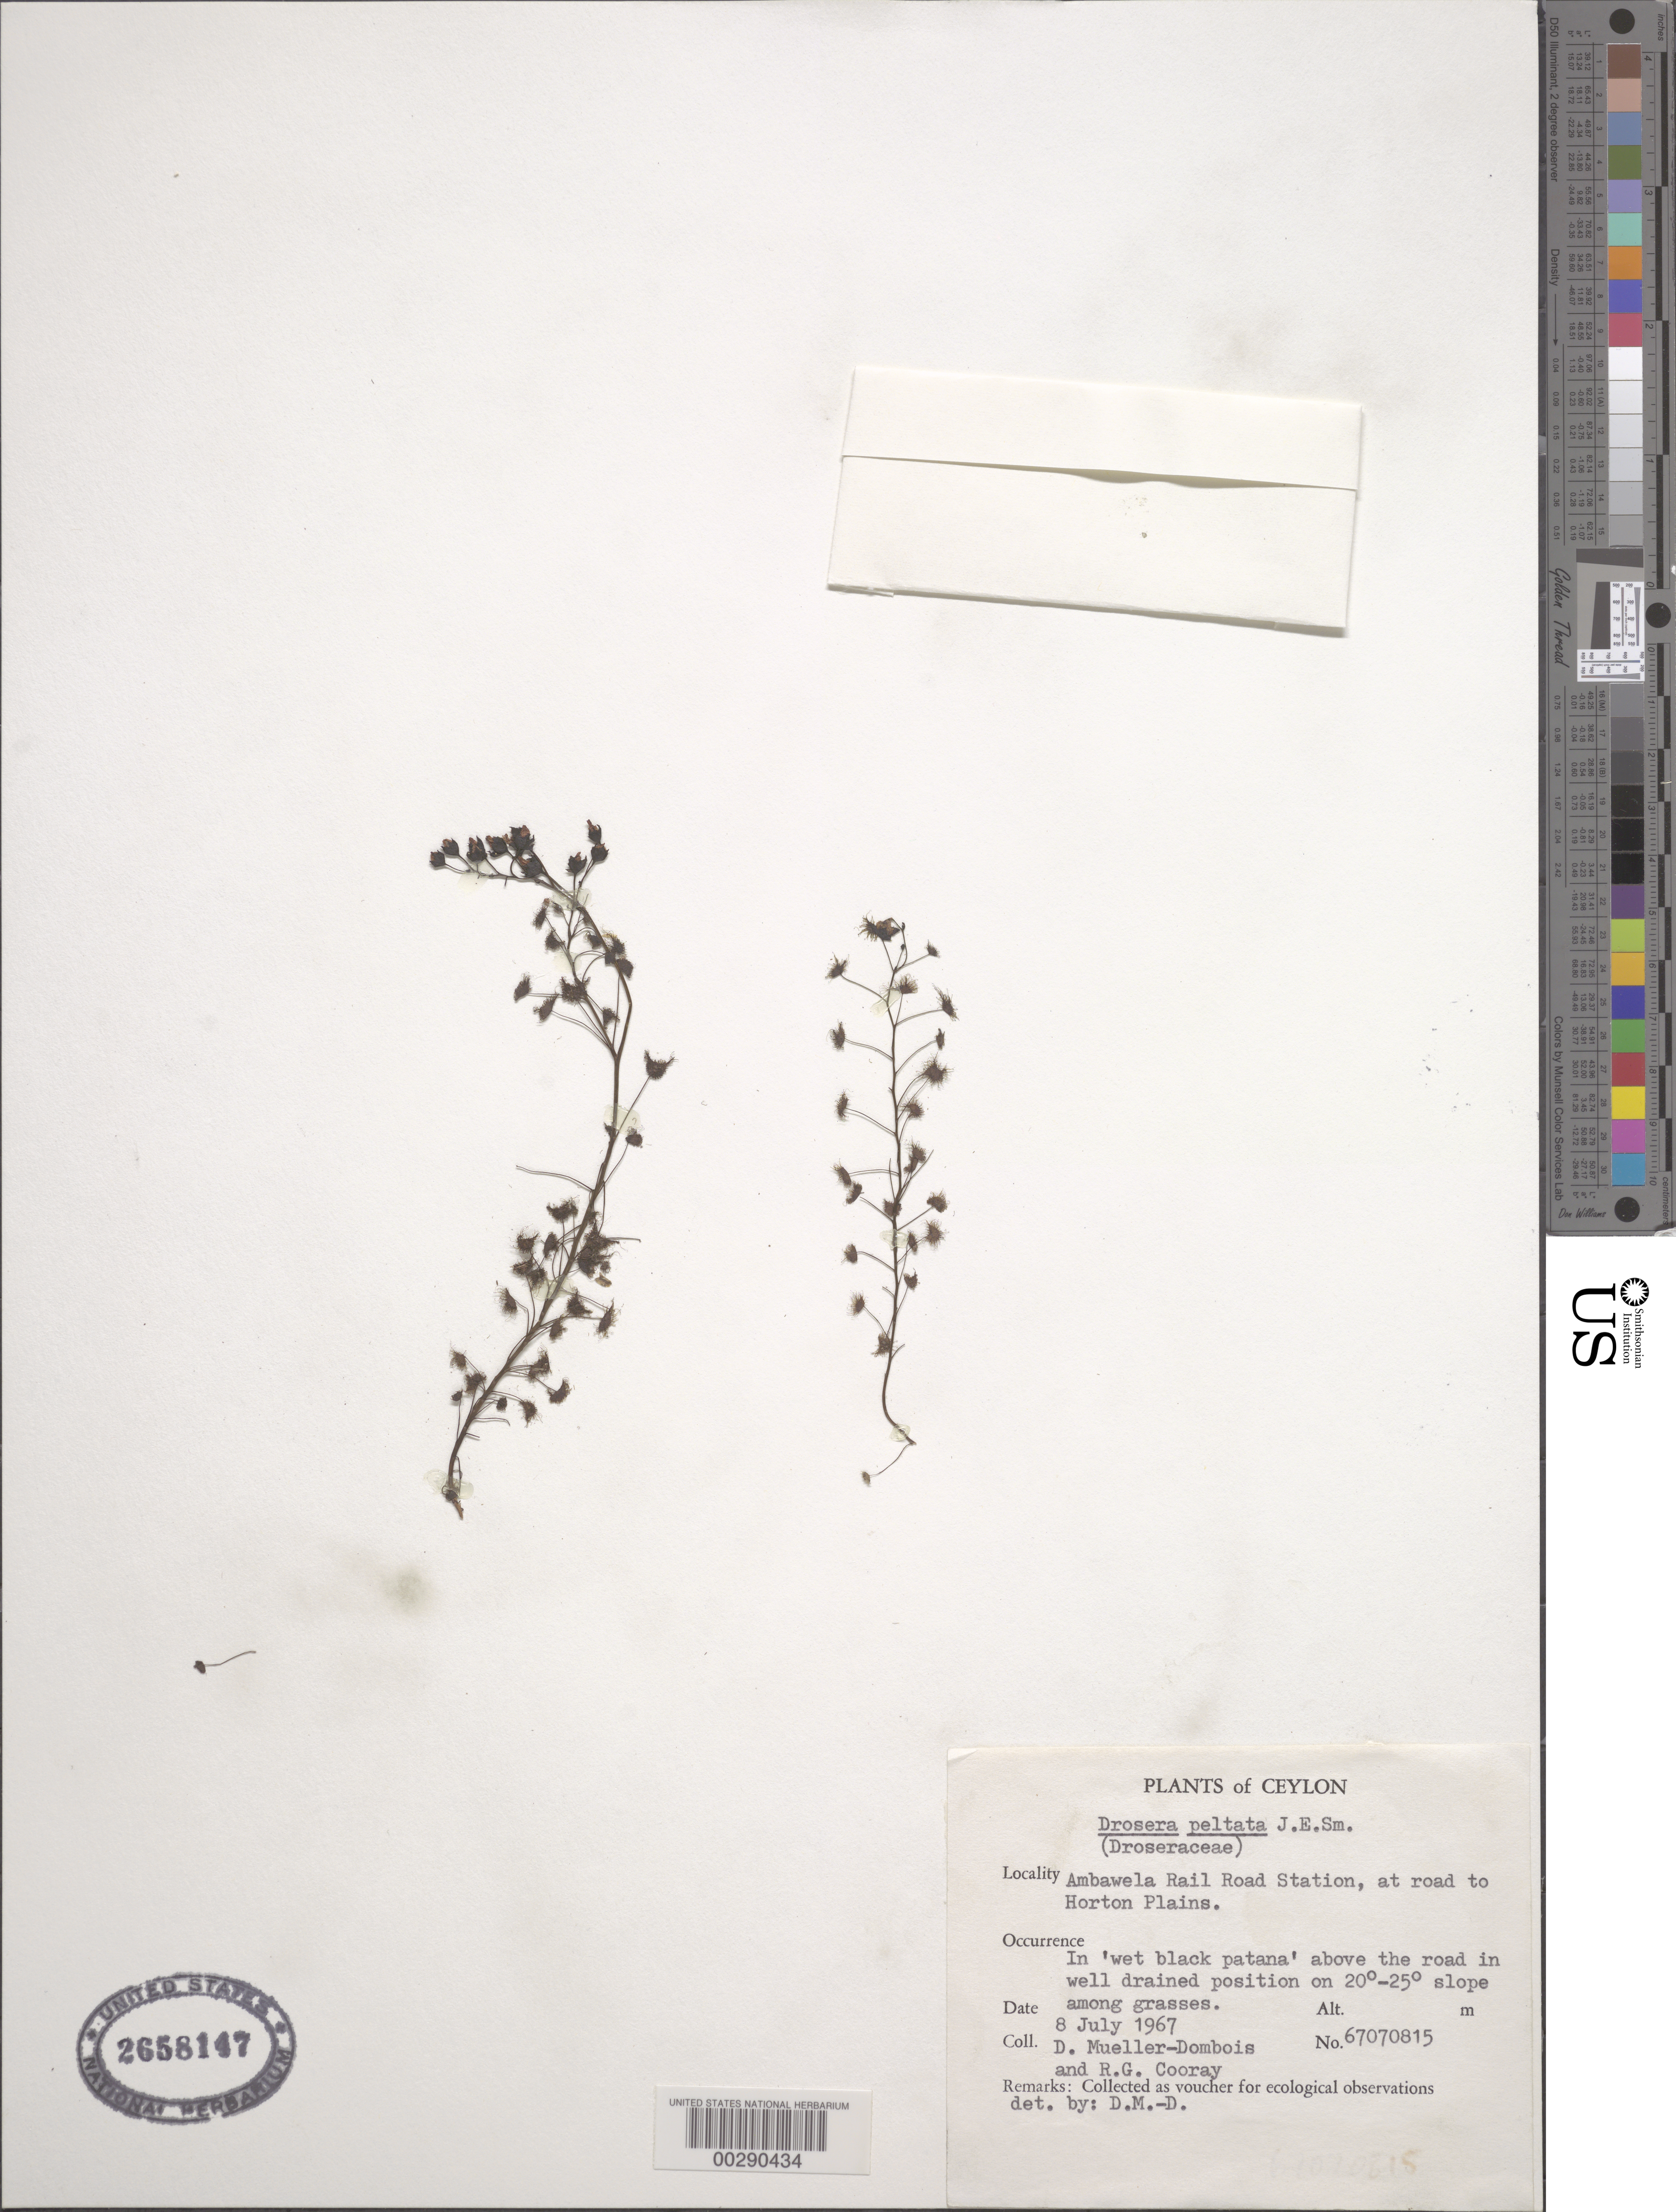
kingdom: Plantae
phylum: Tracheophyta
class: Magnoliopsida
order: Caryophyllales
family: Droseraceae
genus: Drosera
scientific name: Drosera peltata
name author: Sm. ex Willd.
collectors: D. Mueller-Dombois & R. Cooray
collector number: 67070815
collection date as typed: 08 Jul 1967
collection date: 1967-07-08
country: Sri Lanka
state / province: Central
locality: Ambawela railroad station, at road to horton plains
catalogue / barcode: US 2658147